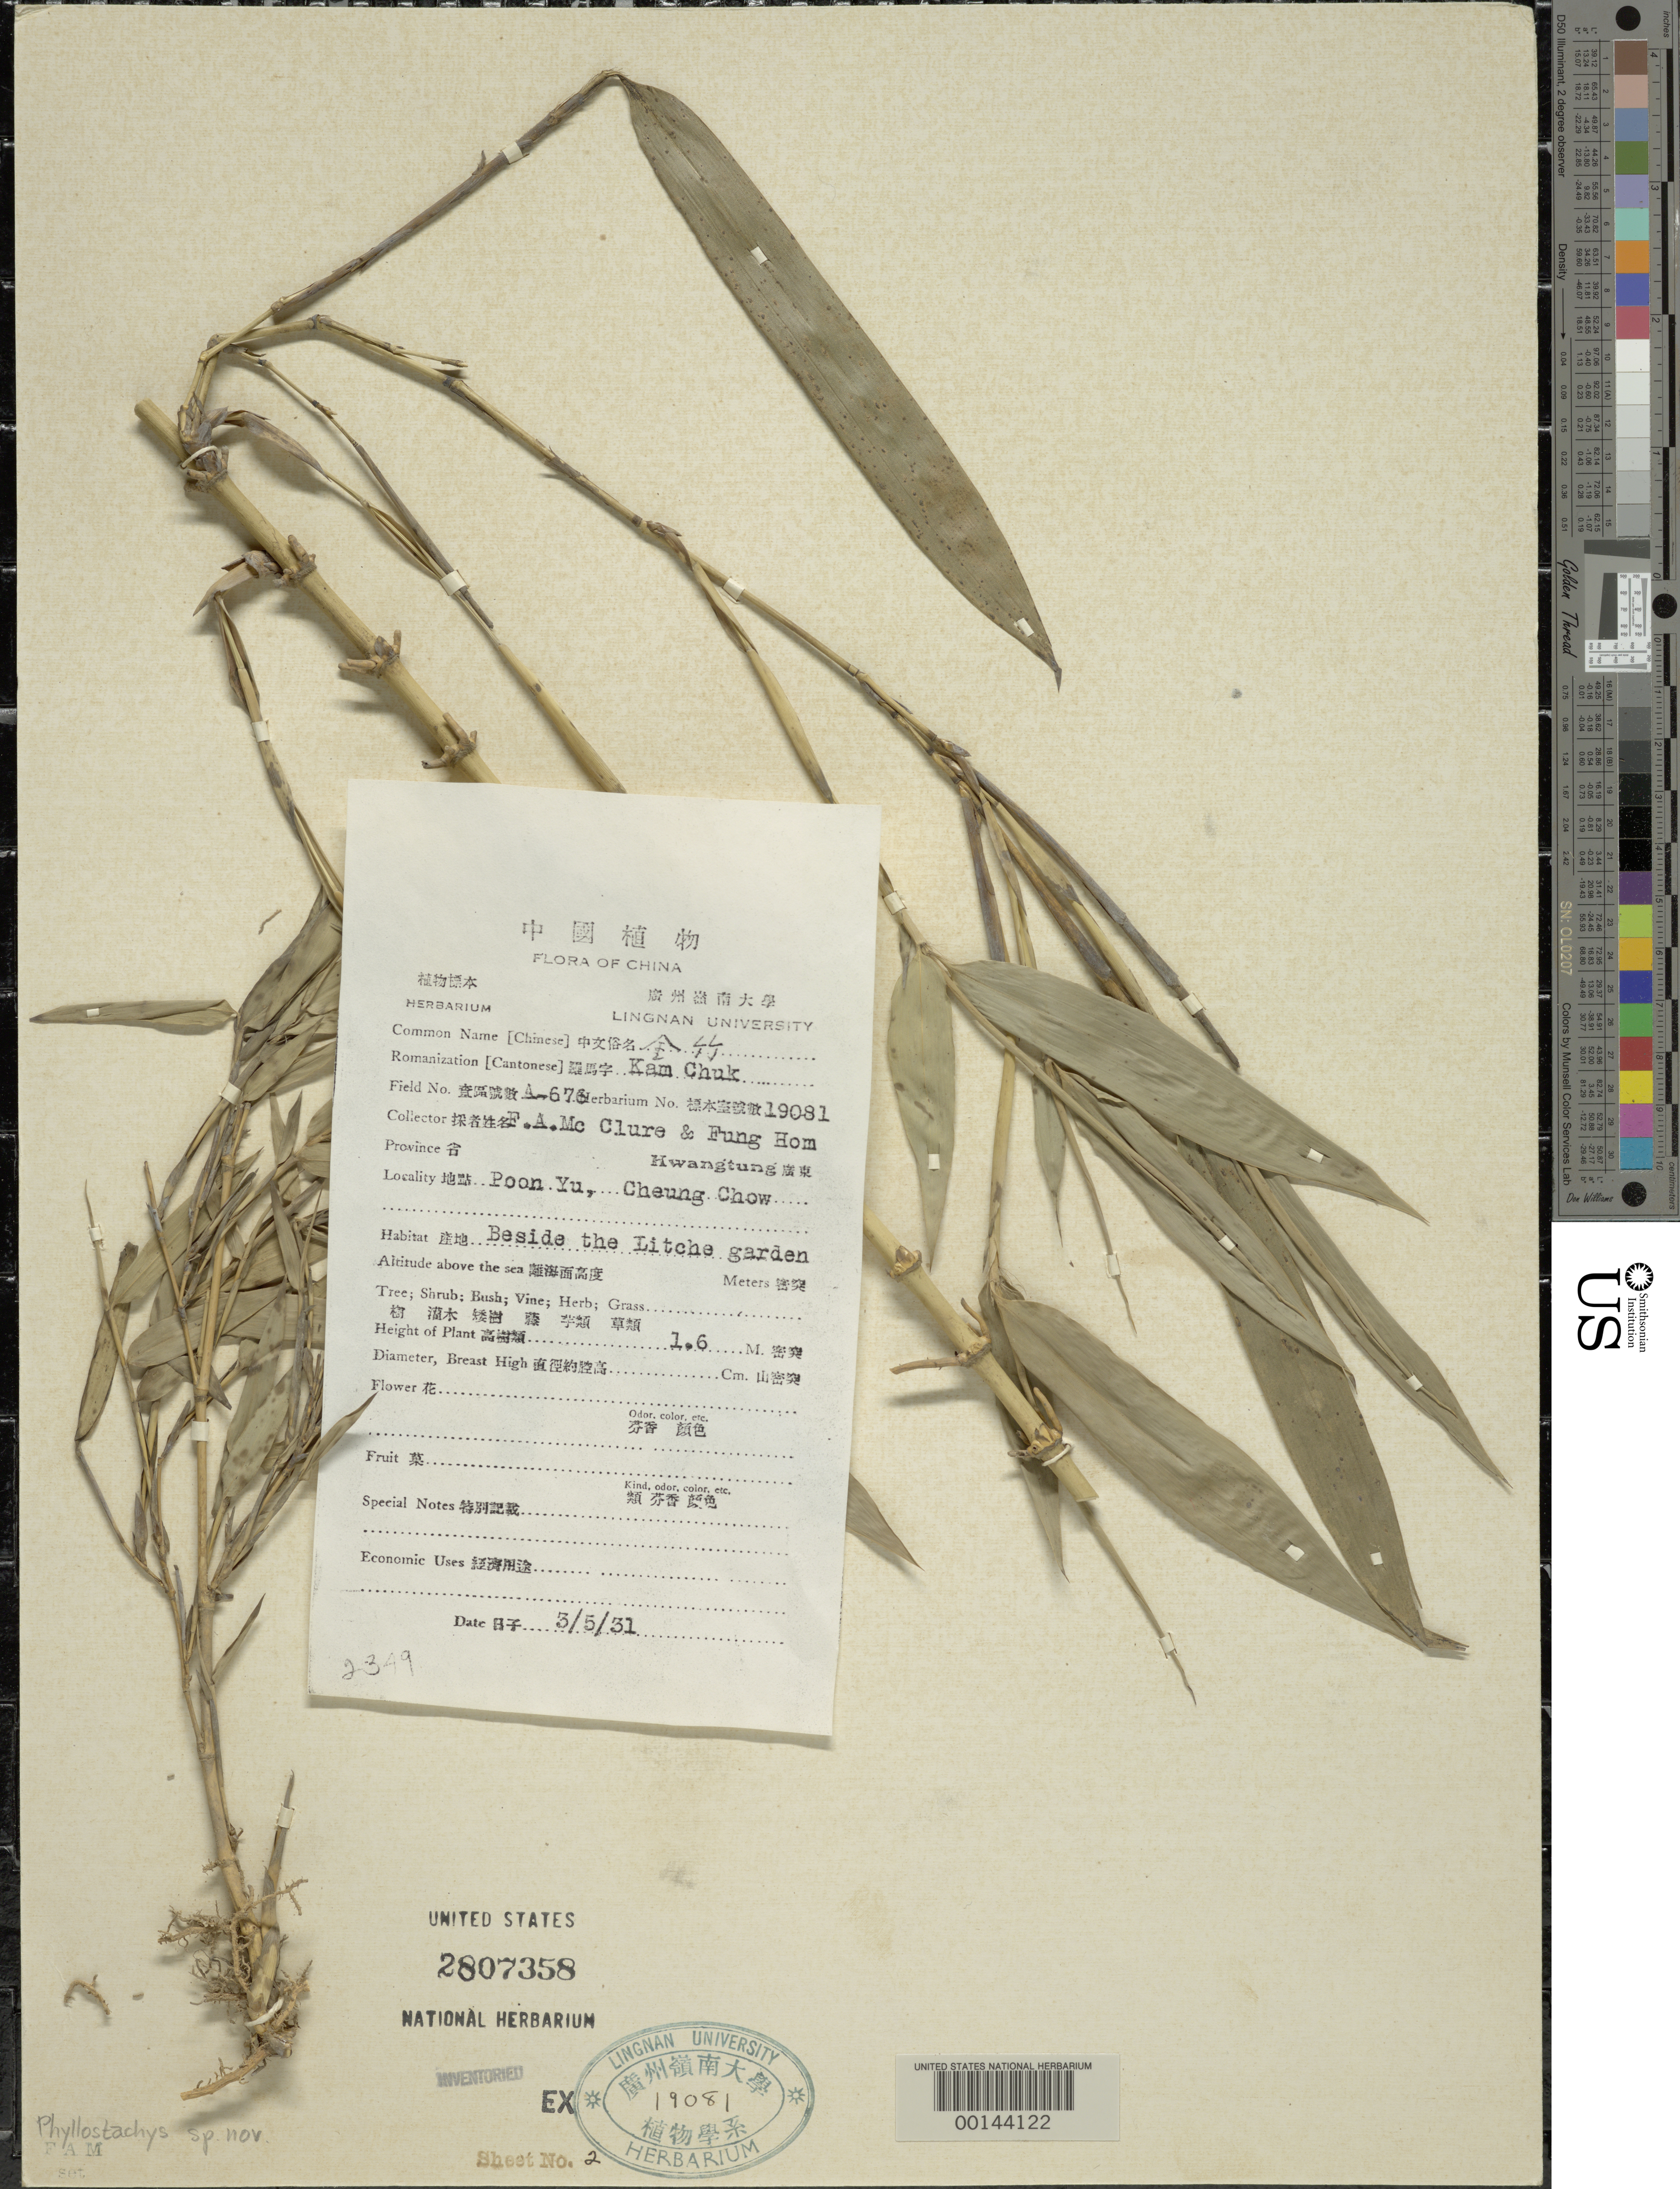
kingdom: Plantae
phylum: Tracheophyta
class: Liliopsida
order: Poales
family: Poaceae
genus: Phyllostachys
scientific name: Phyllostachys sp.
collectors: F. A. McClure & H. L. Fung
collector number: A-676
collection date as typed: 05 Mar 1931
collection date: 1931-03-05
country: China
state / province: Guangdong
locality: Poon Yu, Cheung Chow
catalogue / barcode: US 2807358